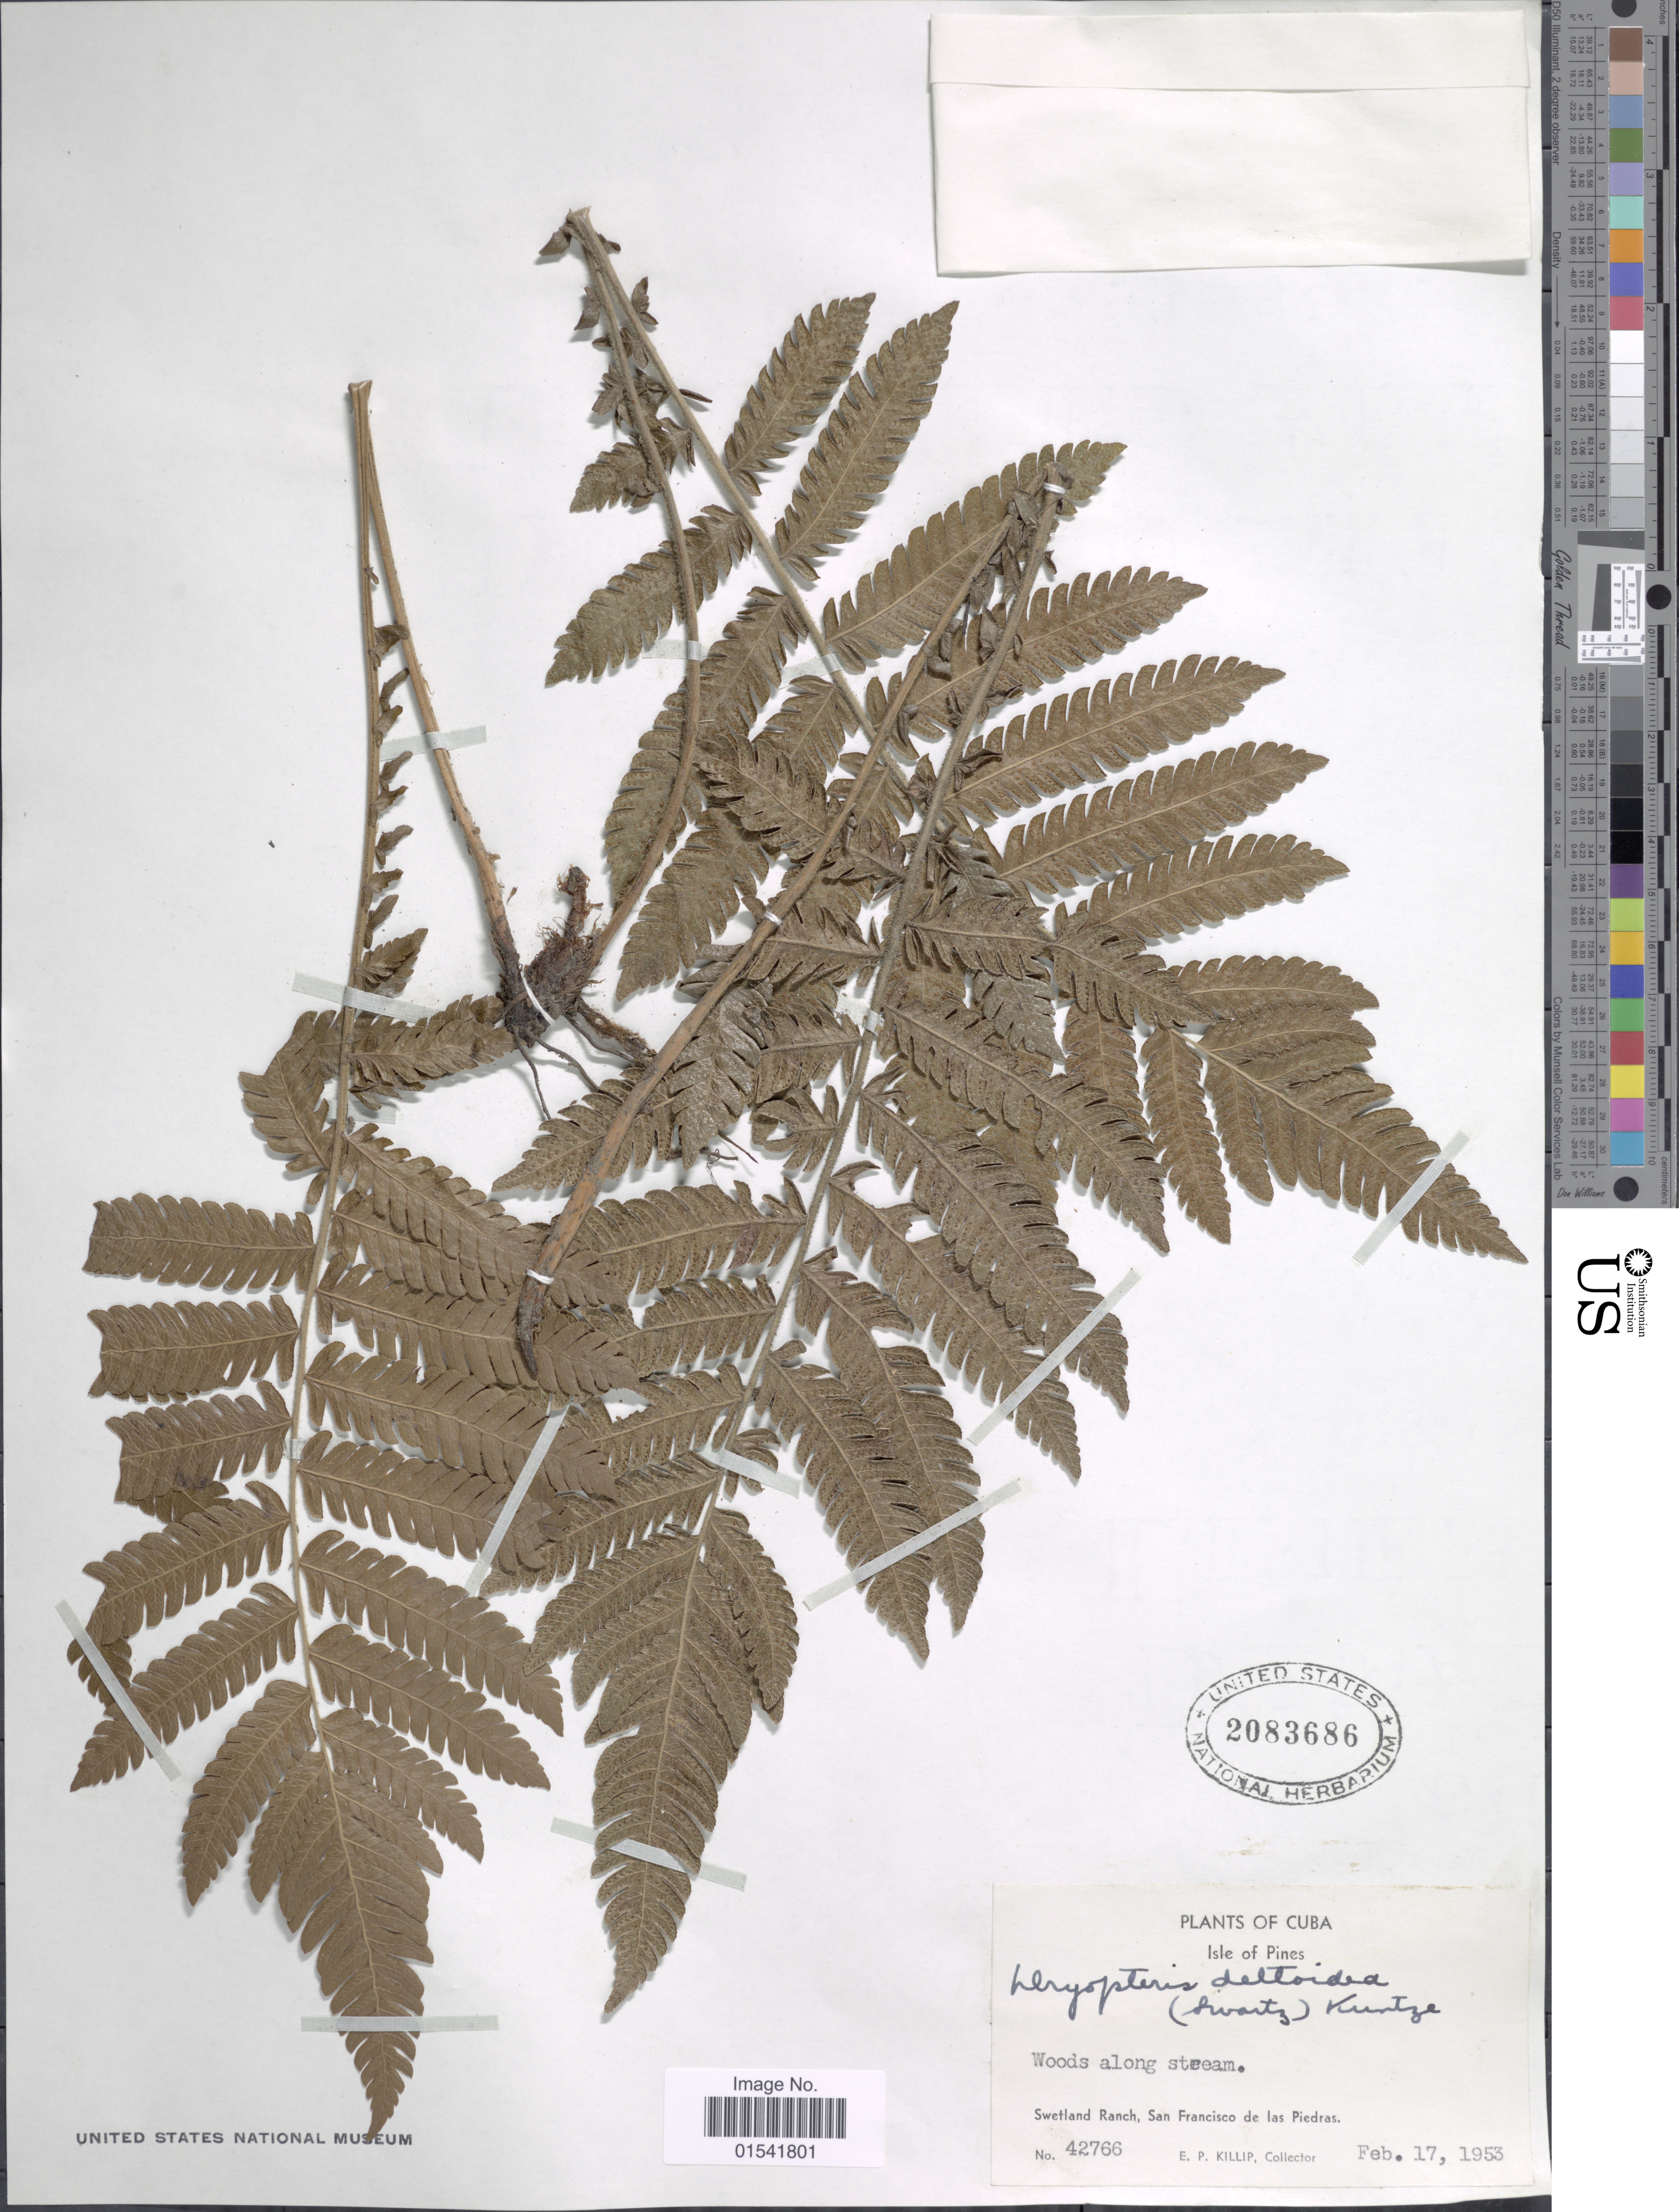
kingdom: Plantae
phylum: Tracheophyta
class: Polypodiopsida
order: Polypodiales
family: Thelypteridaceae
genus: Steiropteris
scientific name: Steiropteris deltoidea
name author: (Sw.) Pic. Serm.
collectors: E. P. Killip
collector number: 42766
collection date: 1953-02-17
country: Cuba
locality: Isle of Pines, Swetland Ranch, San Francisco de las Piedras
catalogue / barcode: US 2083686